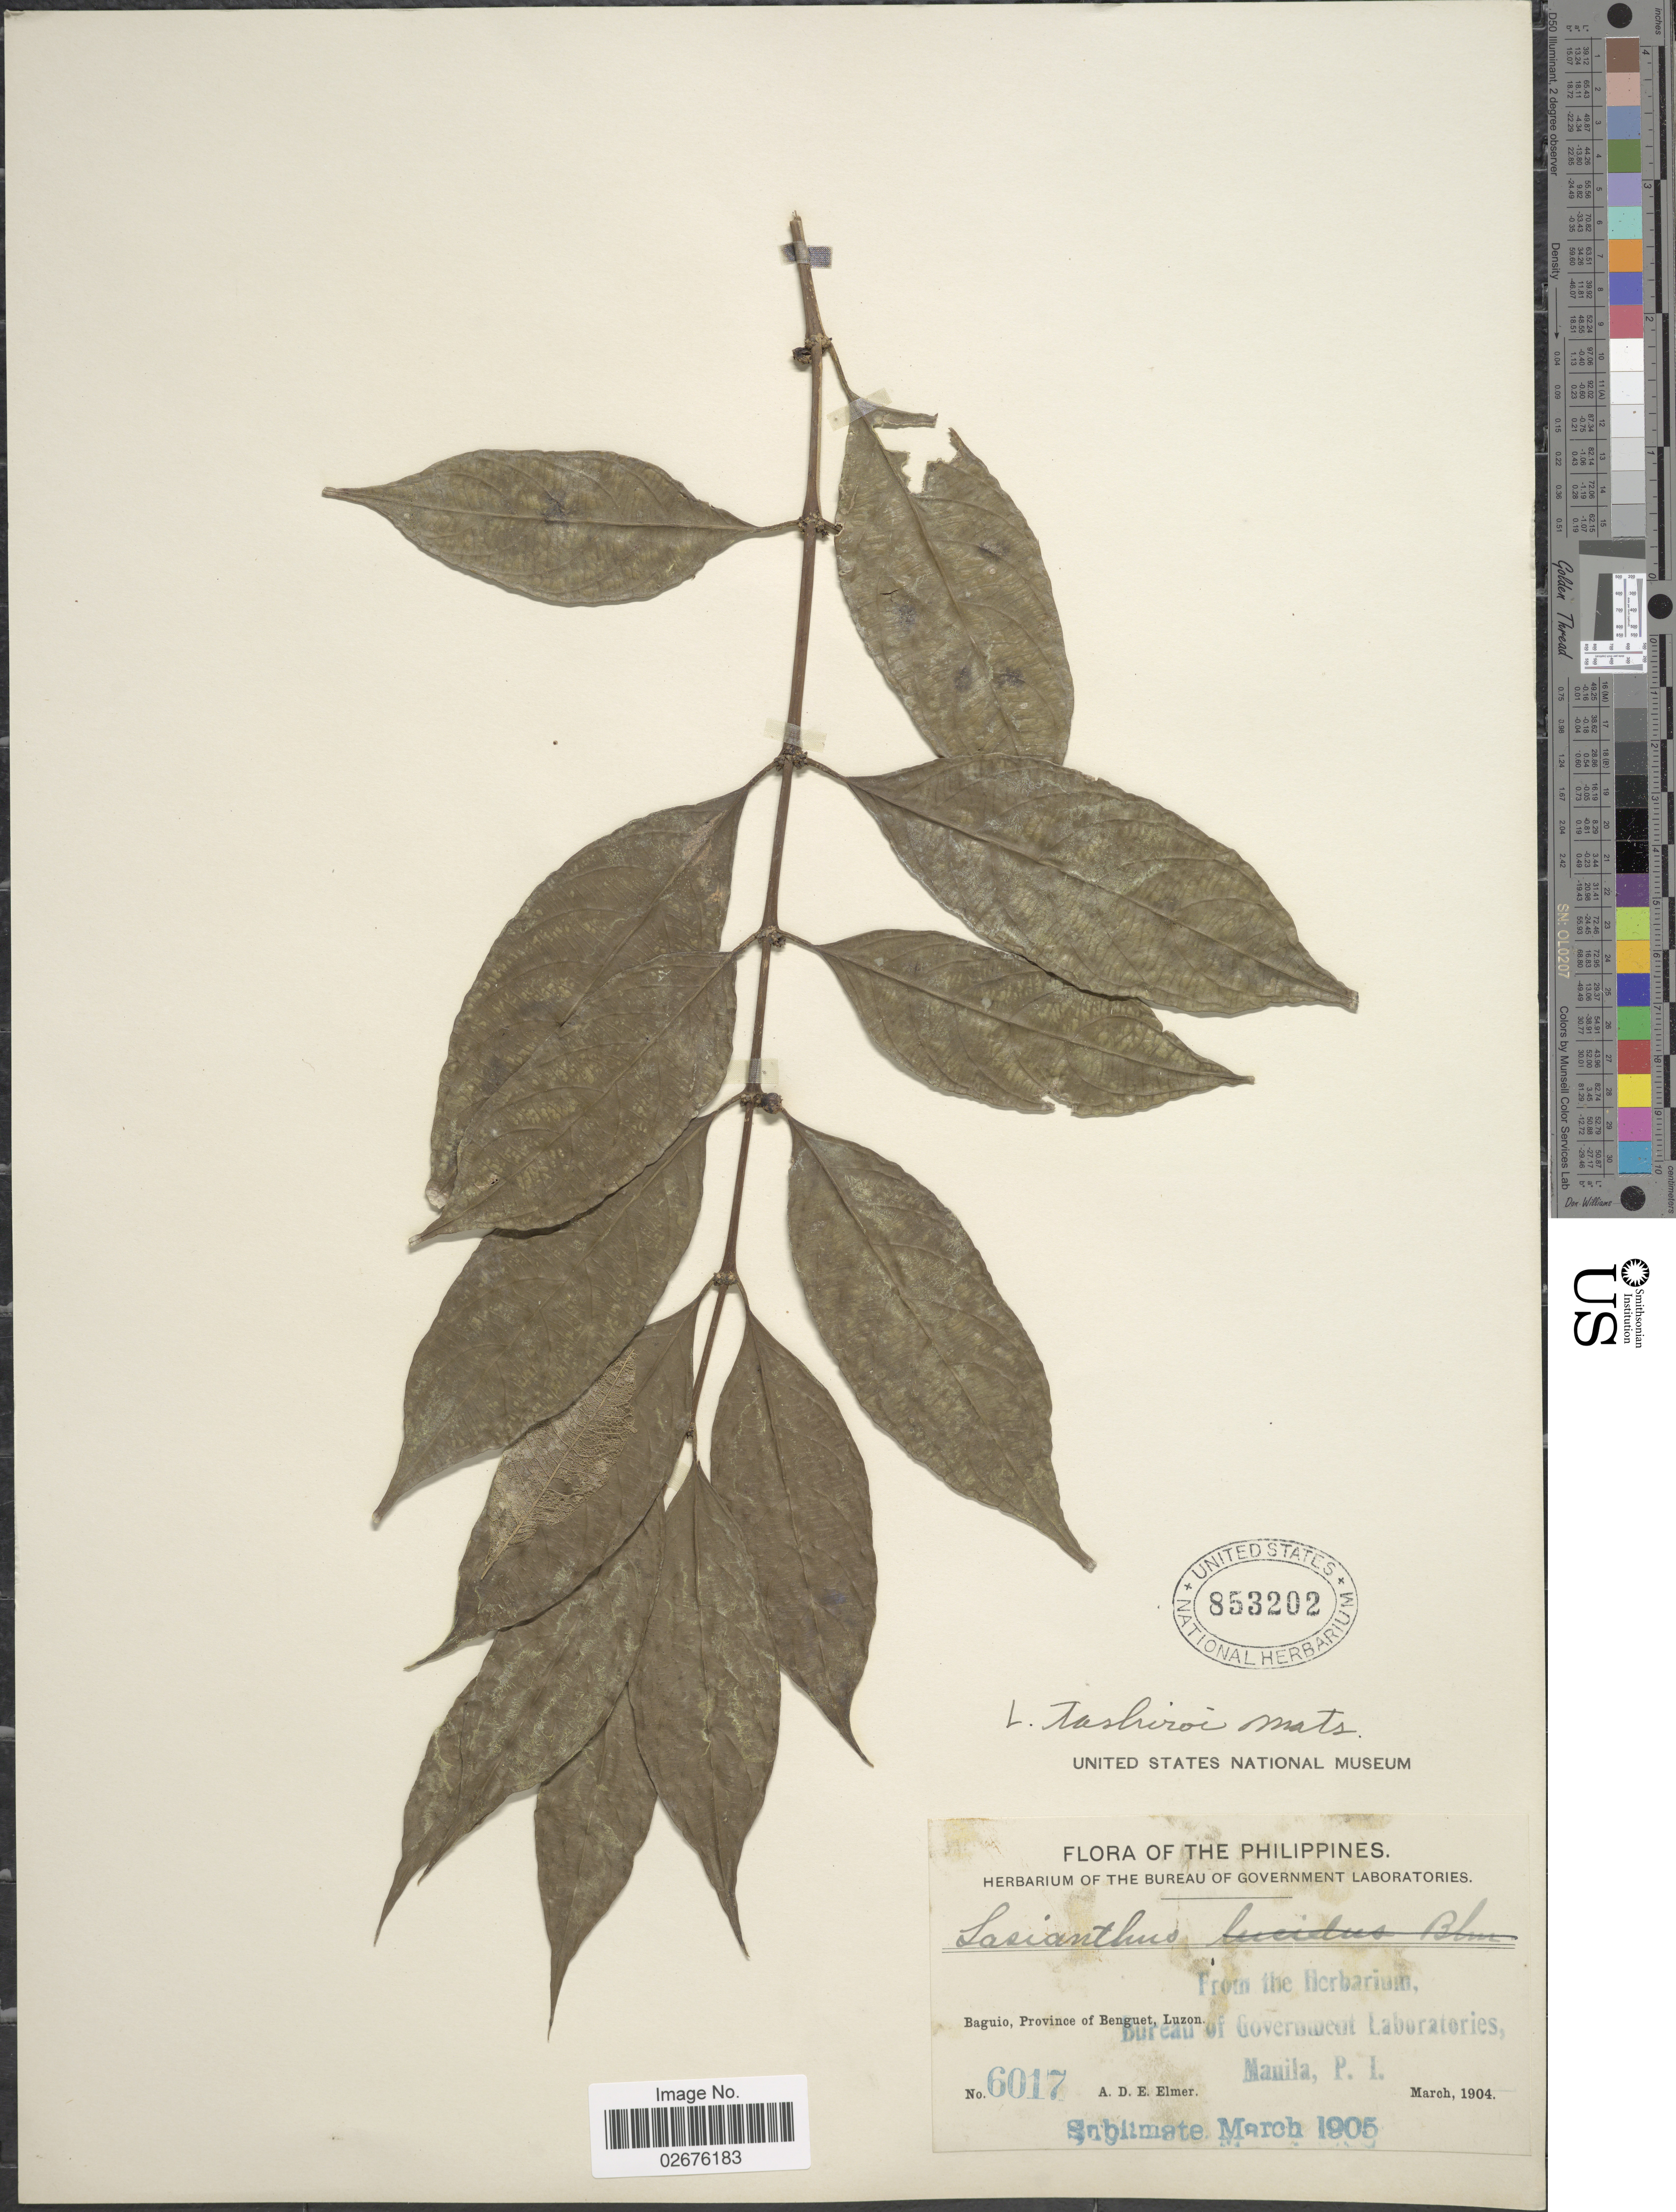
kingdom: Plantae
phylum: Tracheophyta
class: Magnoliopsida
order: Gentianales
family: Rubiaceae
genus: Lasianthus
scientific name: Lasianthus fordii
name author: Hance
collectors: A. D. E. Elmer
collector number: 6017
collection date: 1904-03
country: Philippines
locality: Sablan, Province of Benguet, Luzon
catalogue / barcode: US 853202